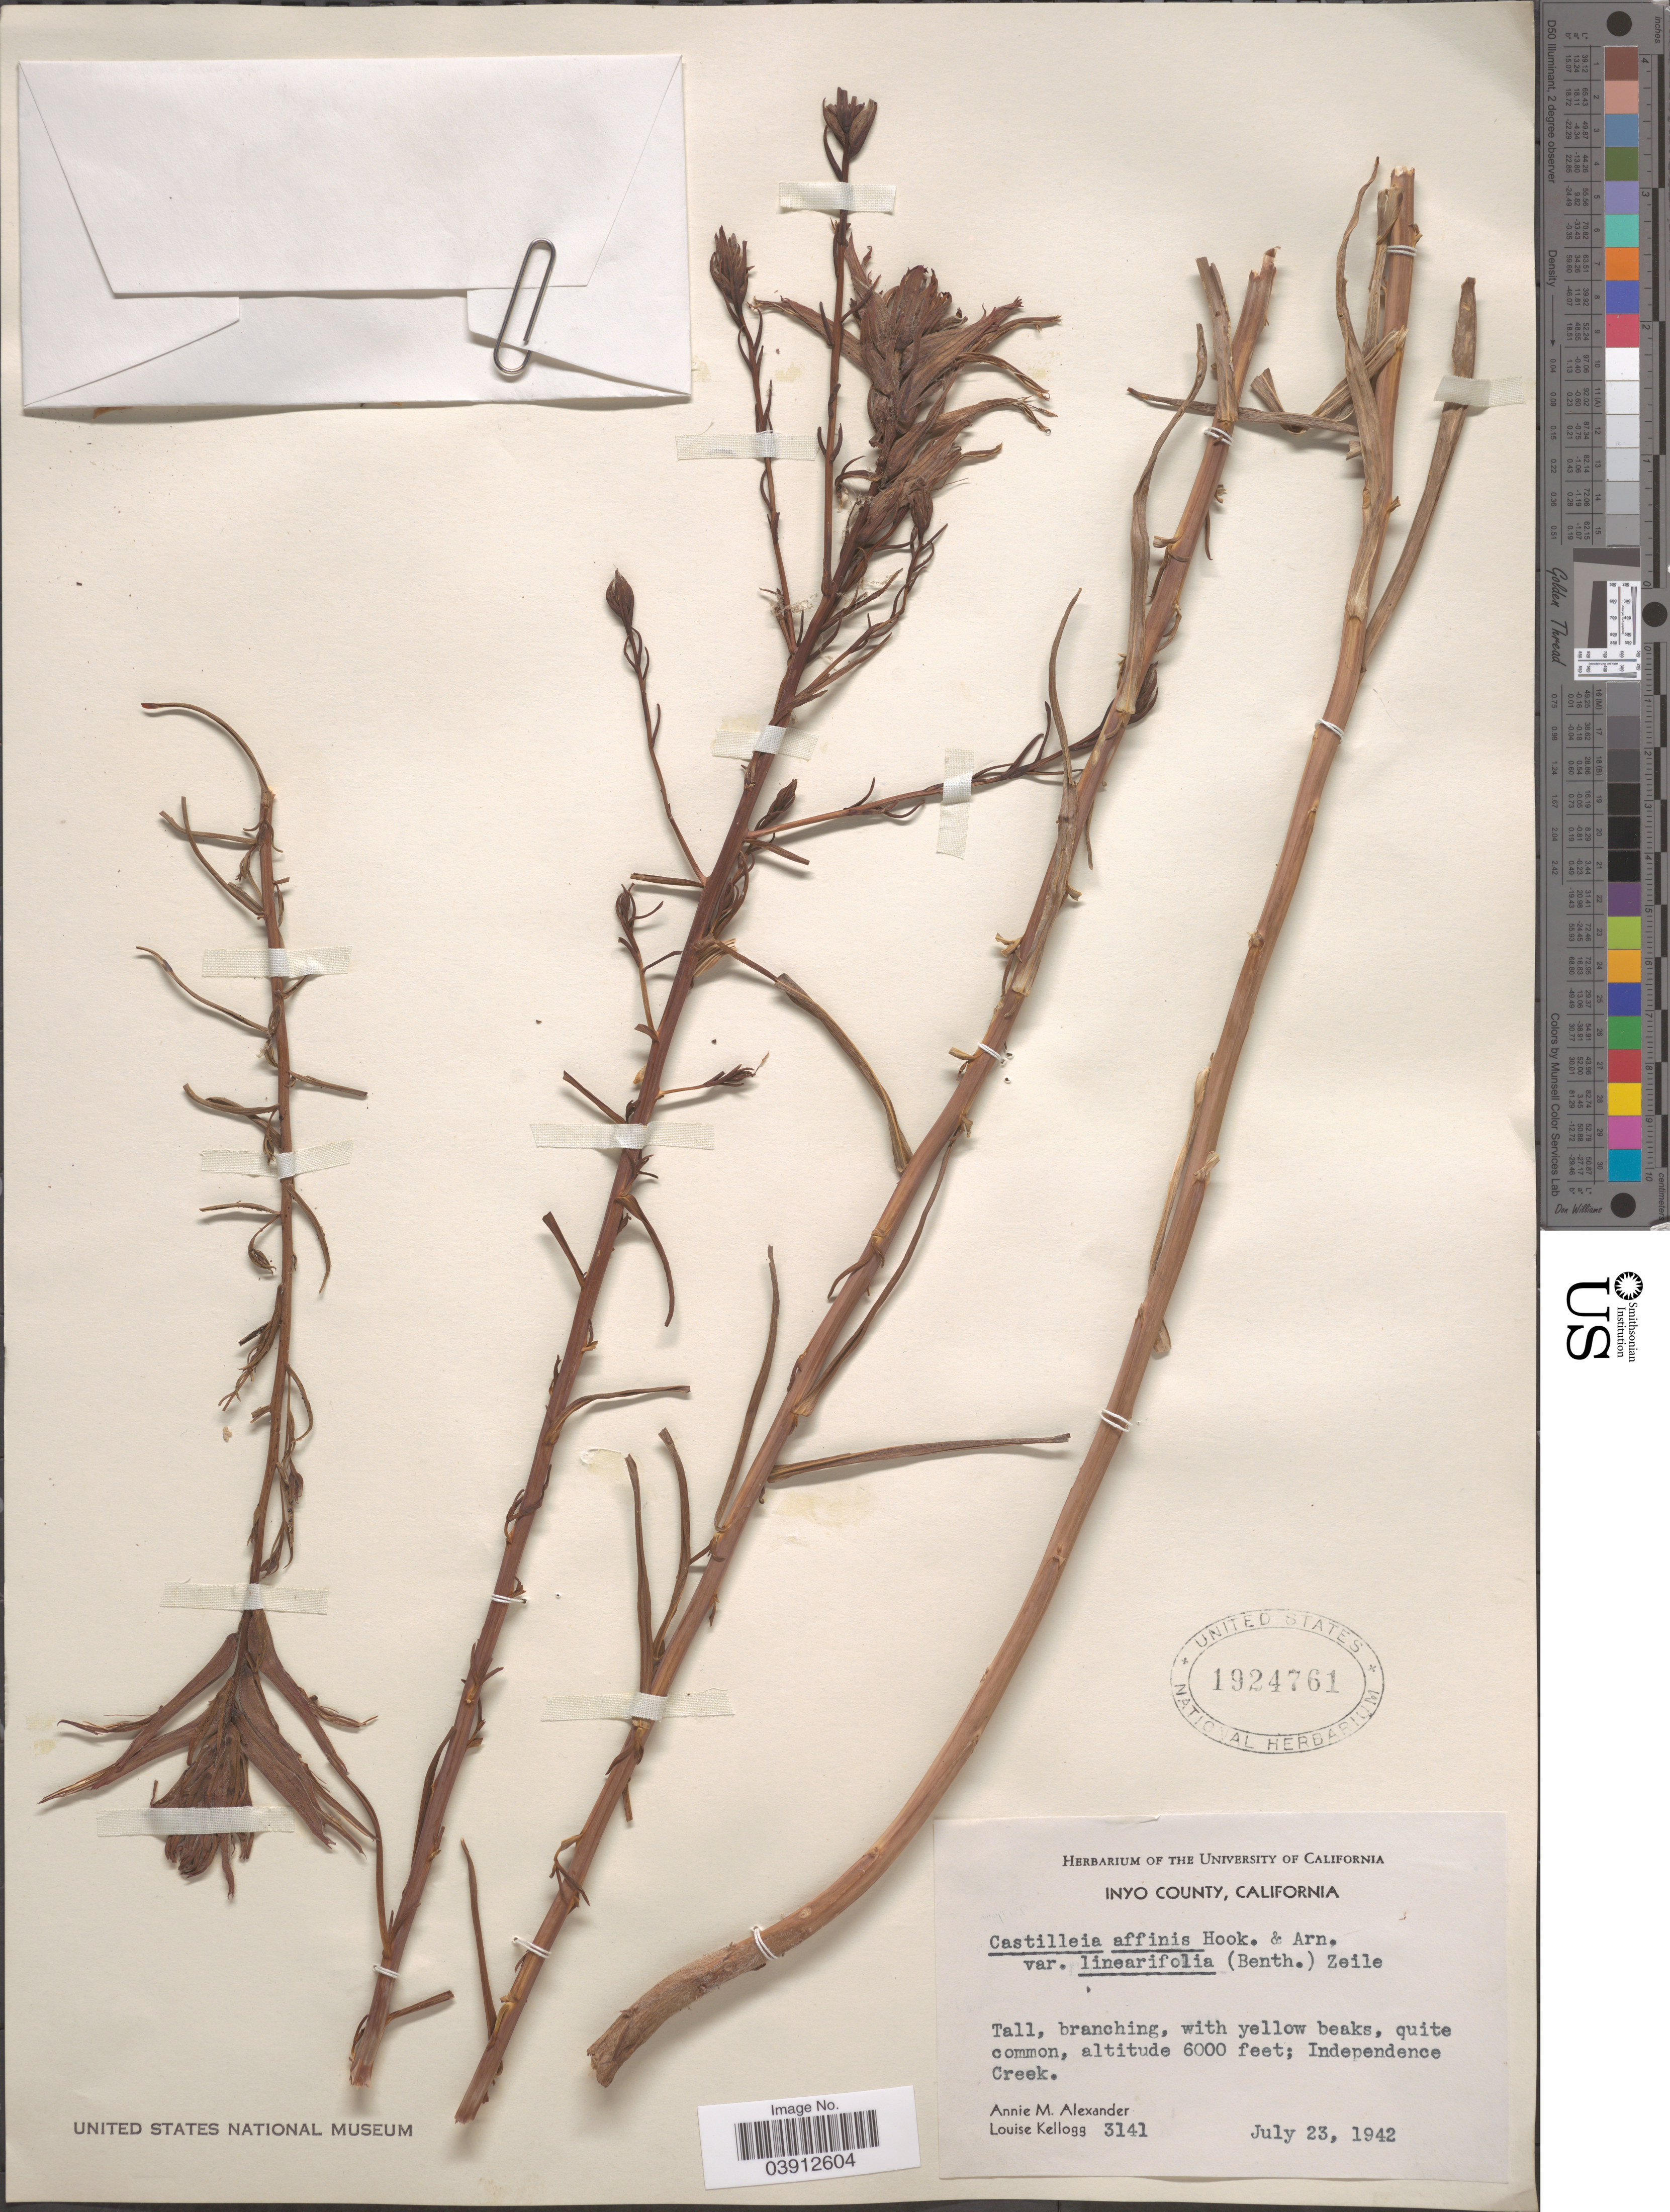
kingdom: Plantae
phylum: Tracheophyta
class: Magnoliopsida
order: Lamiales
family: Orobanchaceae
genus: Castilleja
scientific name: Castilleja linariifolia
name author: Benth.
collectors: A. M. Alexander & L. Kellogg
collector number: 3141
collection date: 1942-07-23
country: United States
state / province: California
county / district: Inyo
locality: Inyo County. Independence Creek.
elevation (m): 1829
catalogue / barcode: US 1924761